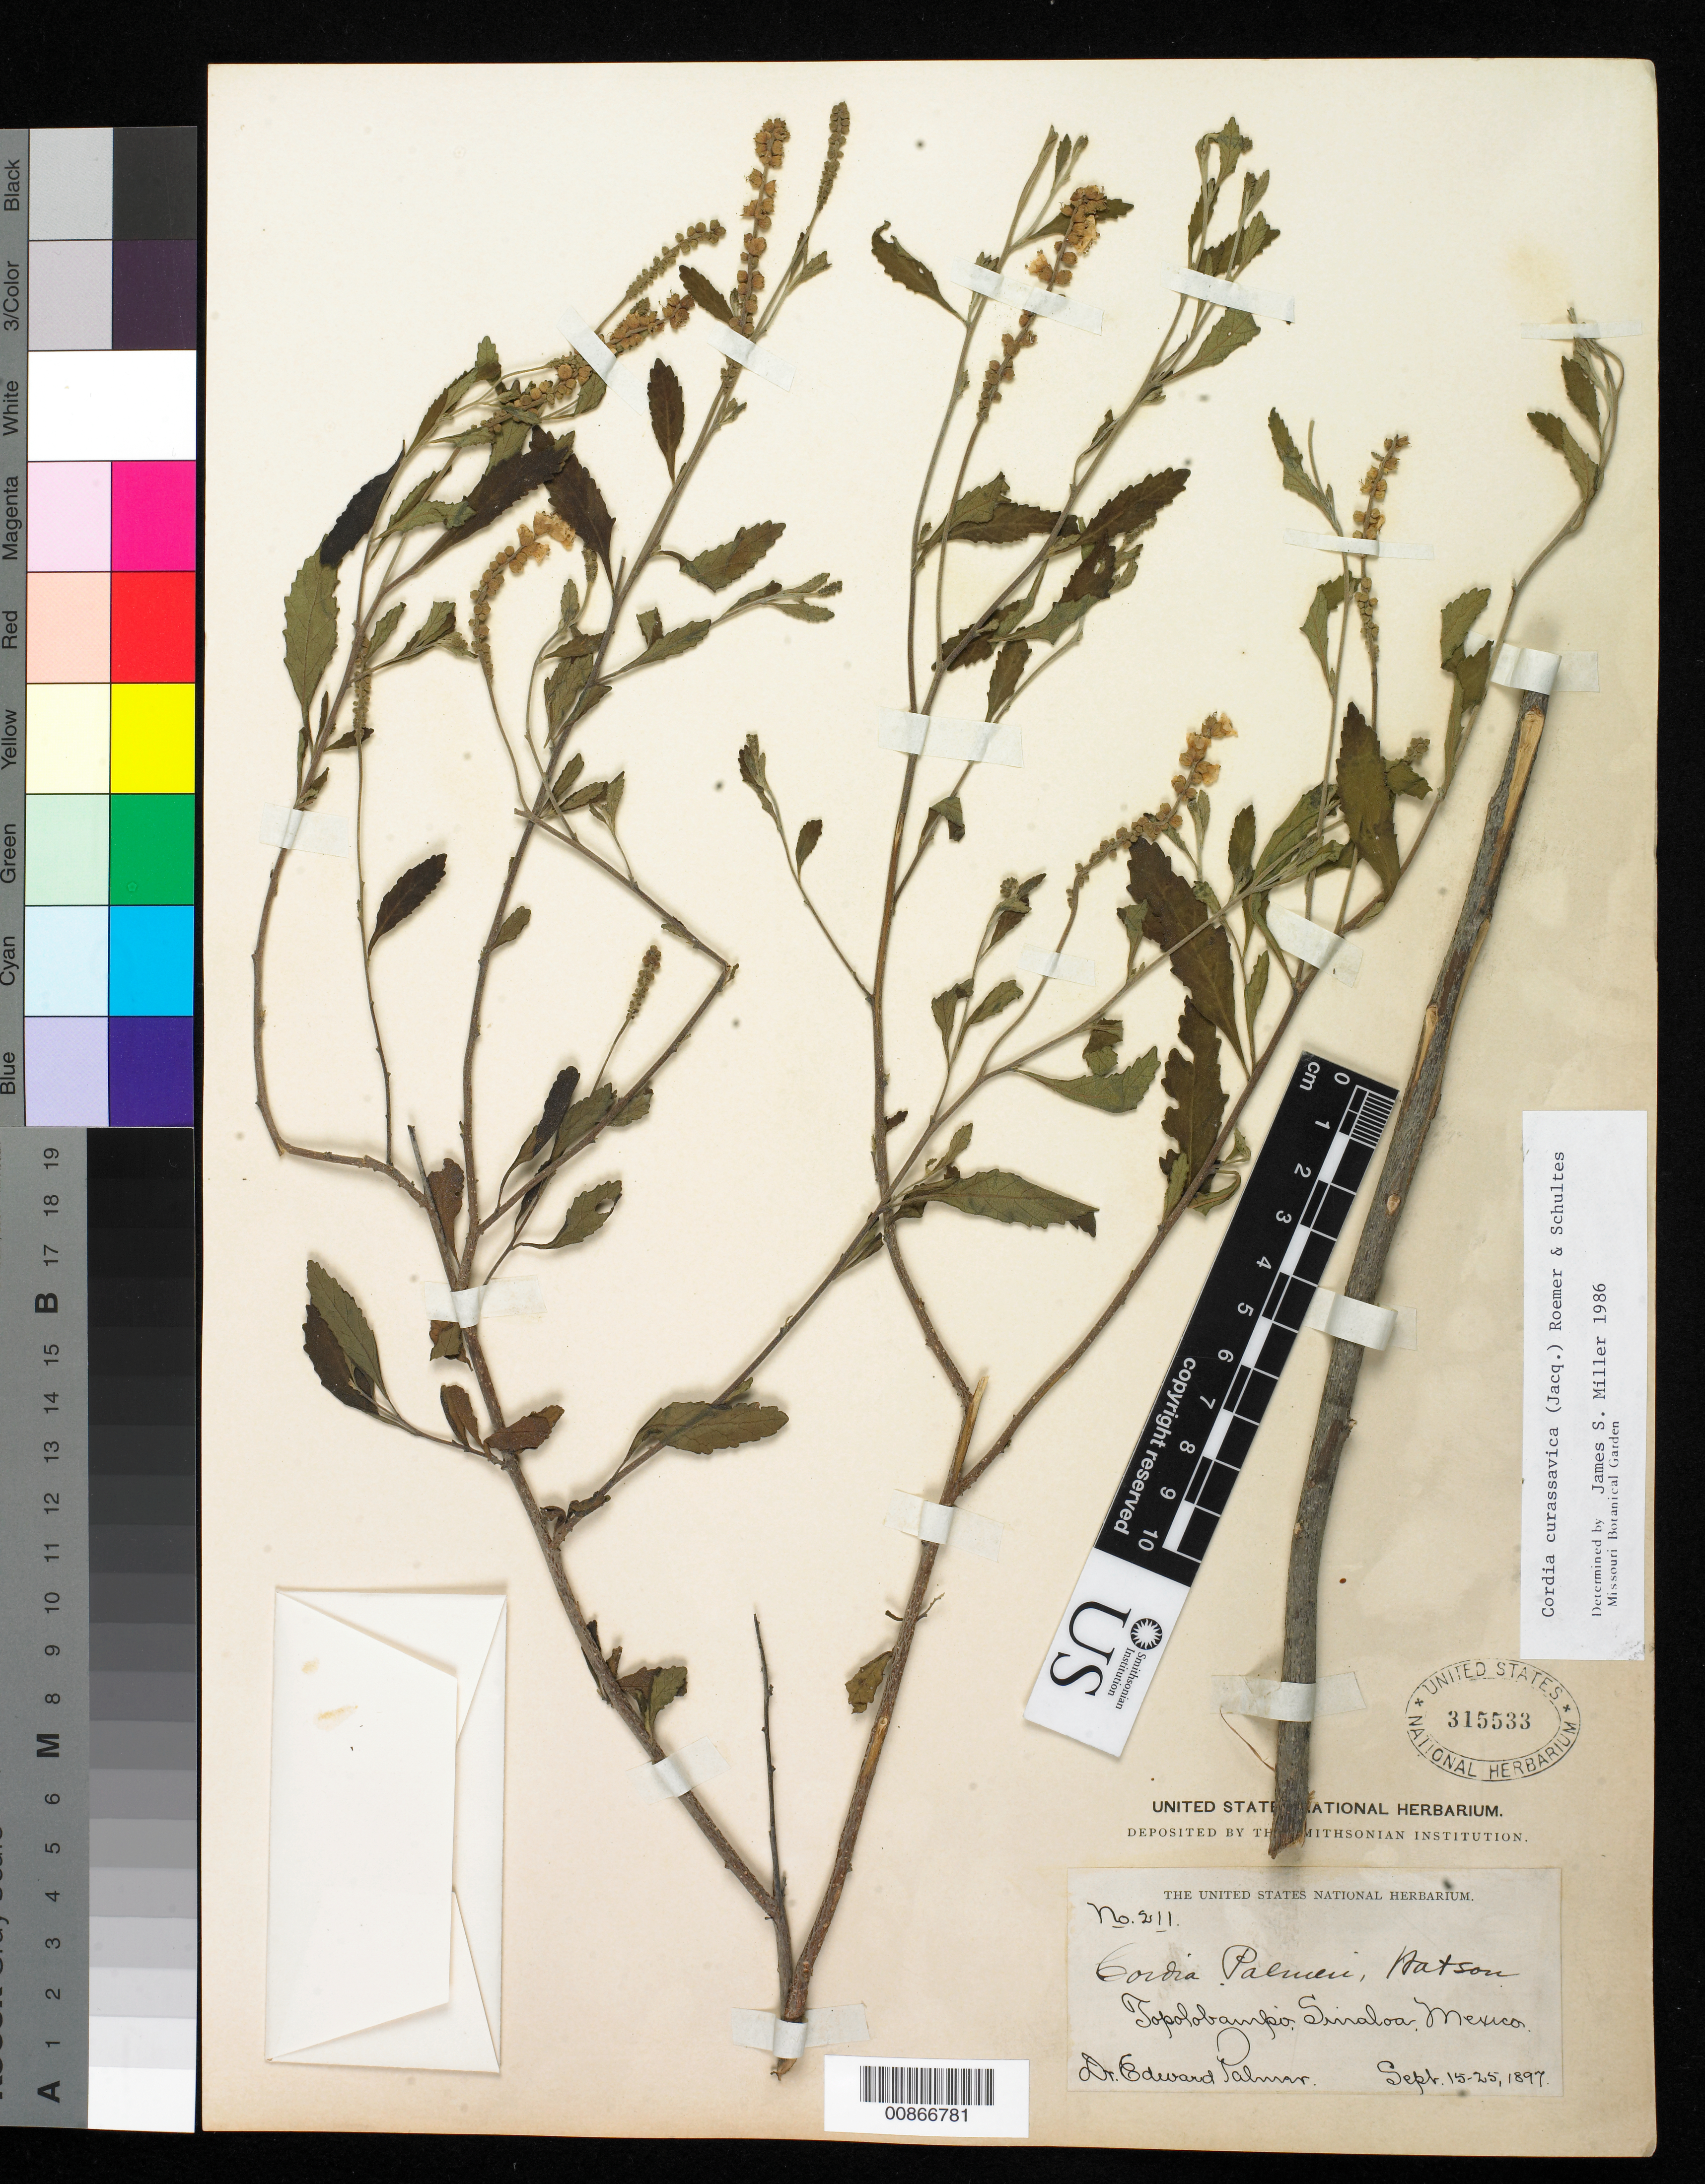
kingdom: Plantae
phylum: Tracheophyta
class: Magnoliopsida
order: Boraginales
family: Cordiaceae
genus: Cordia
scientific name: Cordia curassavica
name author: (Jacq.) Roem. & Schult.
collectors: E. Palmer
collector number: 211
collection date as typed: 15 Sep 1897 to 25 Sep 1897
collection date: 1897-09-15/1897-09-25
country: Mexico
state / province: Sinaloa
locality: Topolobampo, Sinaloa.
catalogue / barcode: US 315533